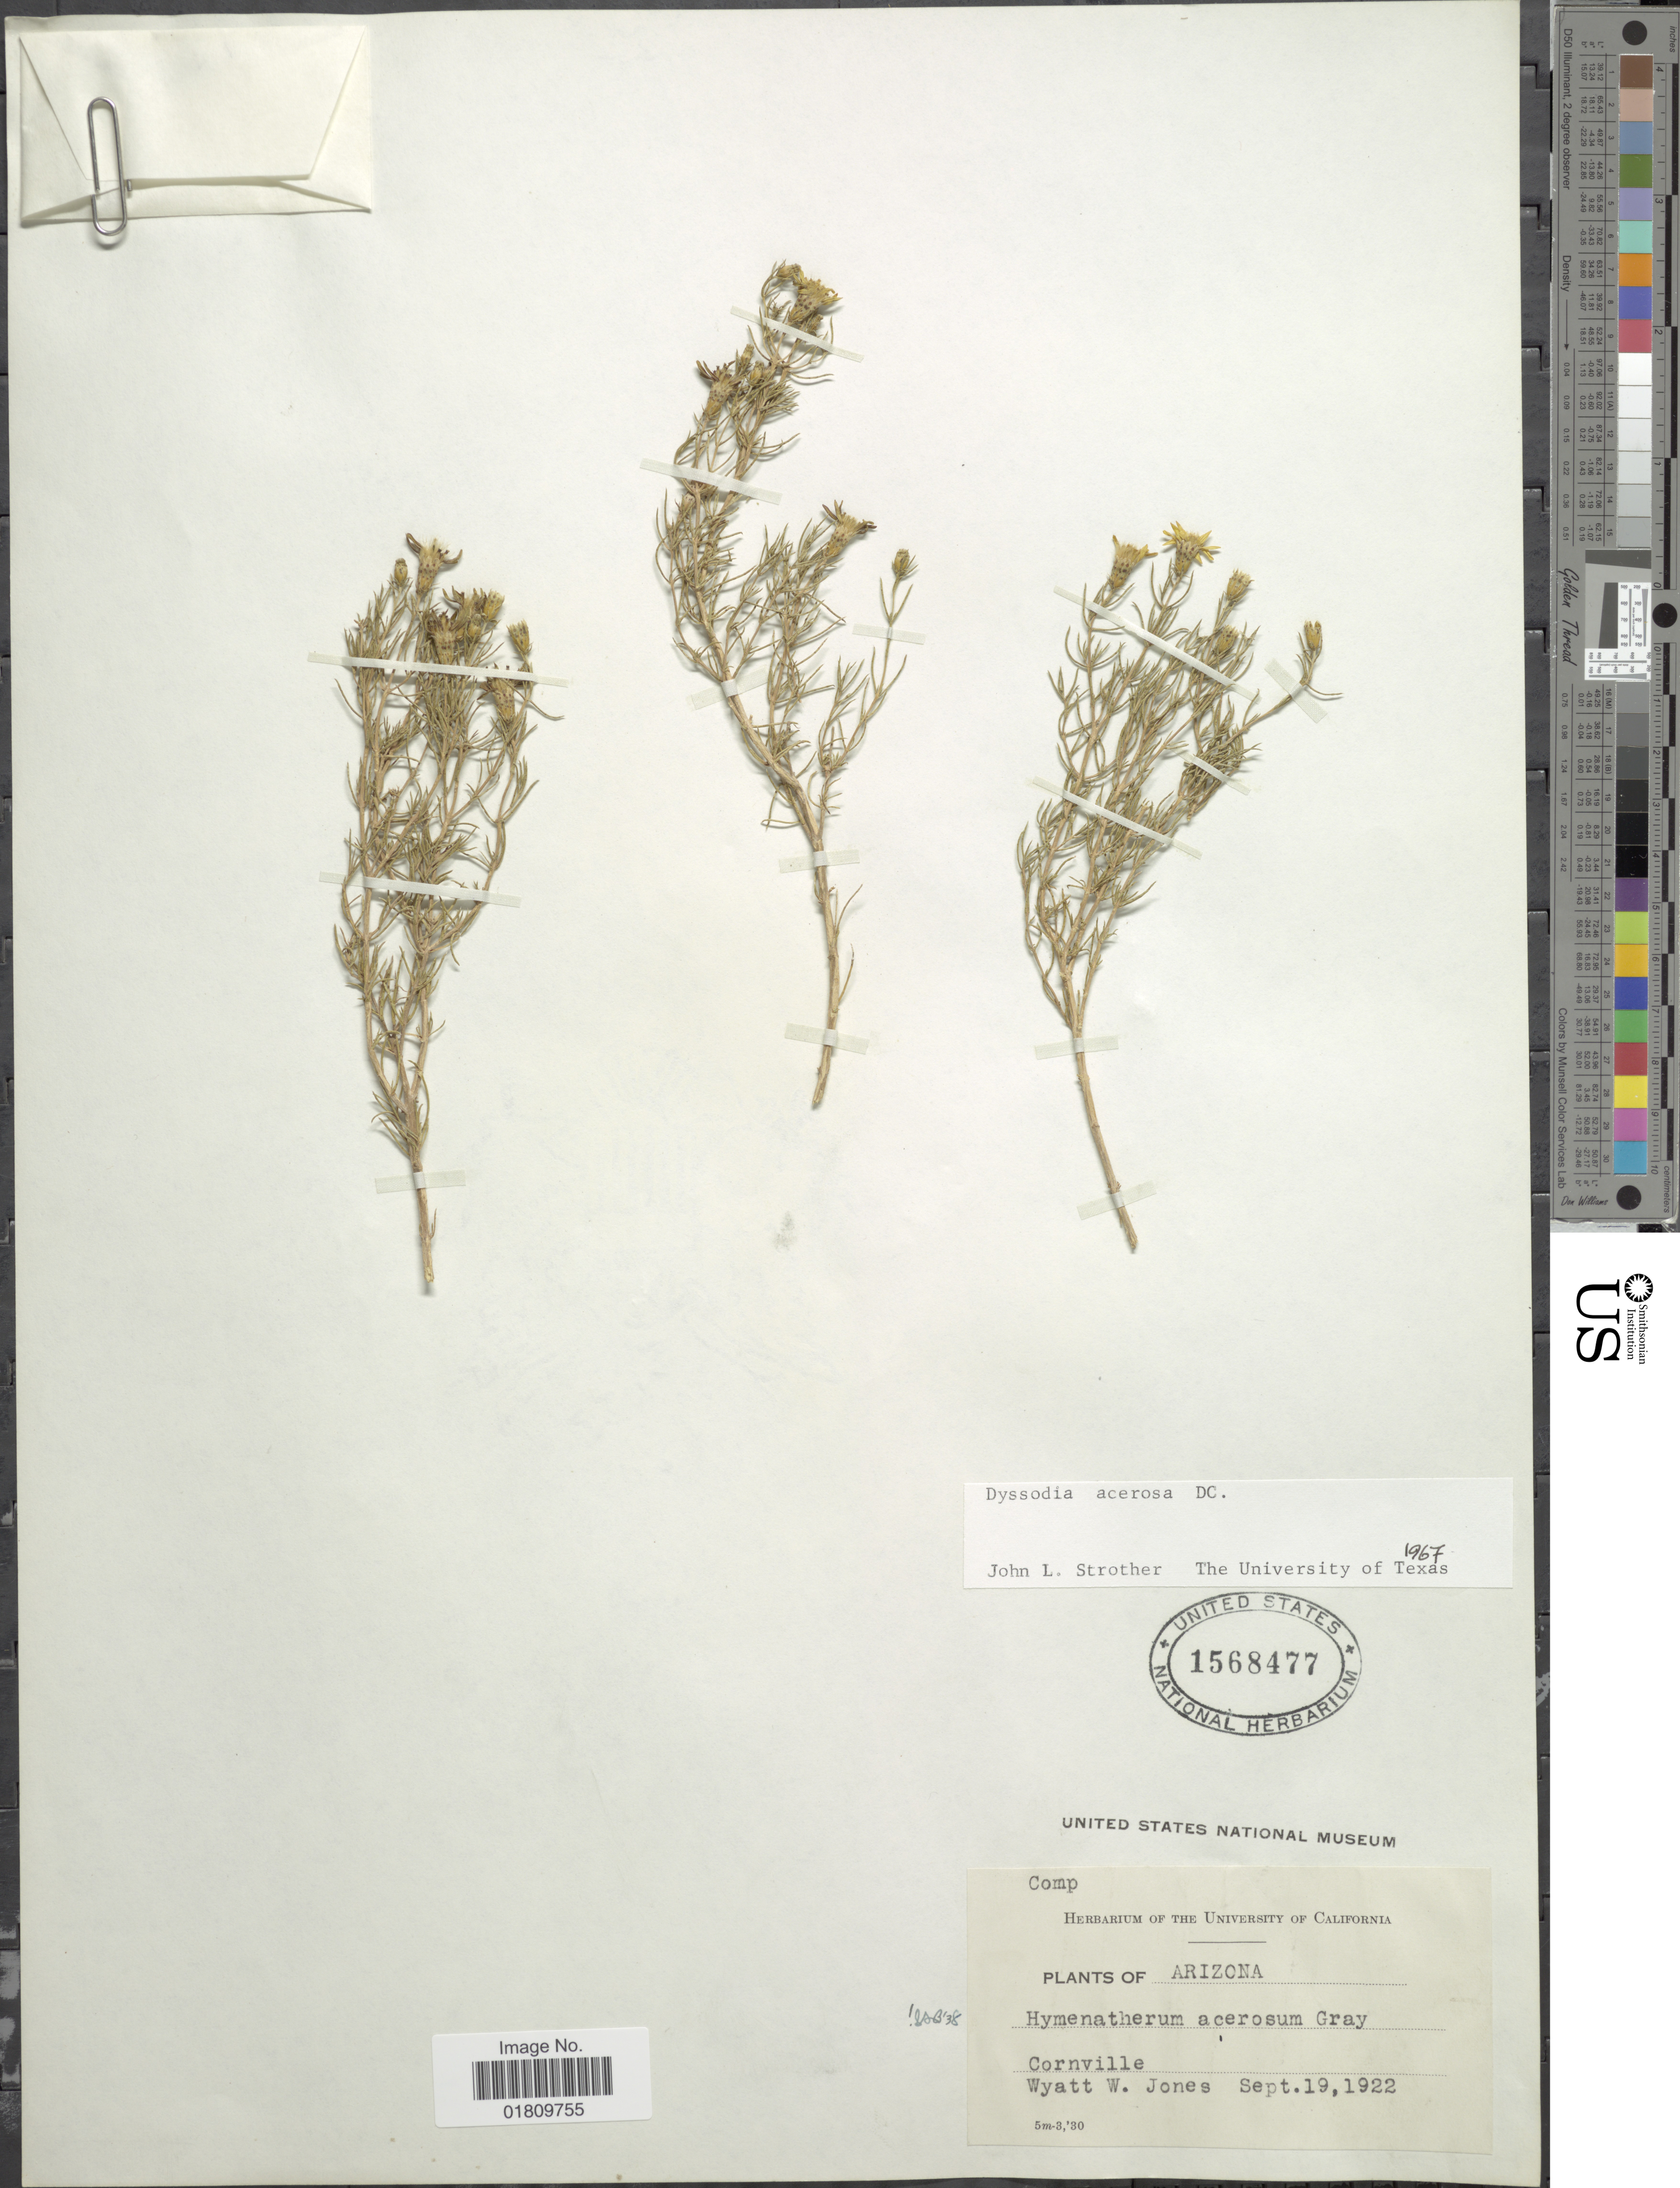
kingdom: Plantae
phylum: Tracheophyta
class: Magnoliopsida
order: Asterales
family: Asteraceae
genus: Thymophylla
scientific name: Thymophylla acerosa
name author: (DC.) Strother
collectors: W. W. Jones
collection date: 1922-09-19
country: United States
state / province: Arizona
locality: Cornville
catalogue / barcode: US 1568477